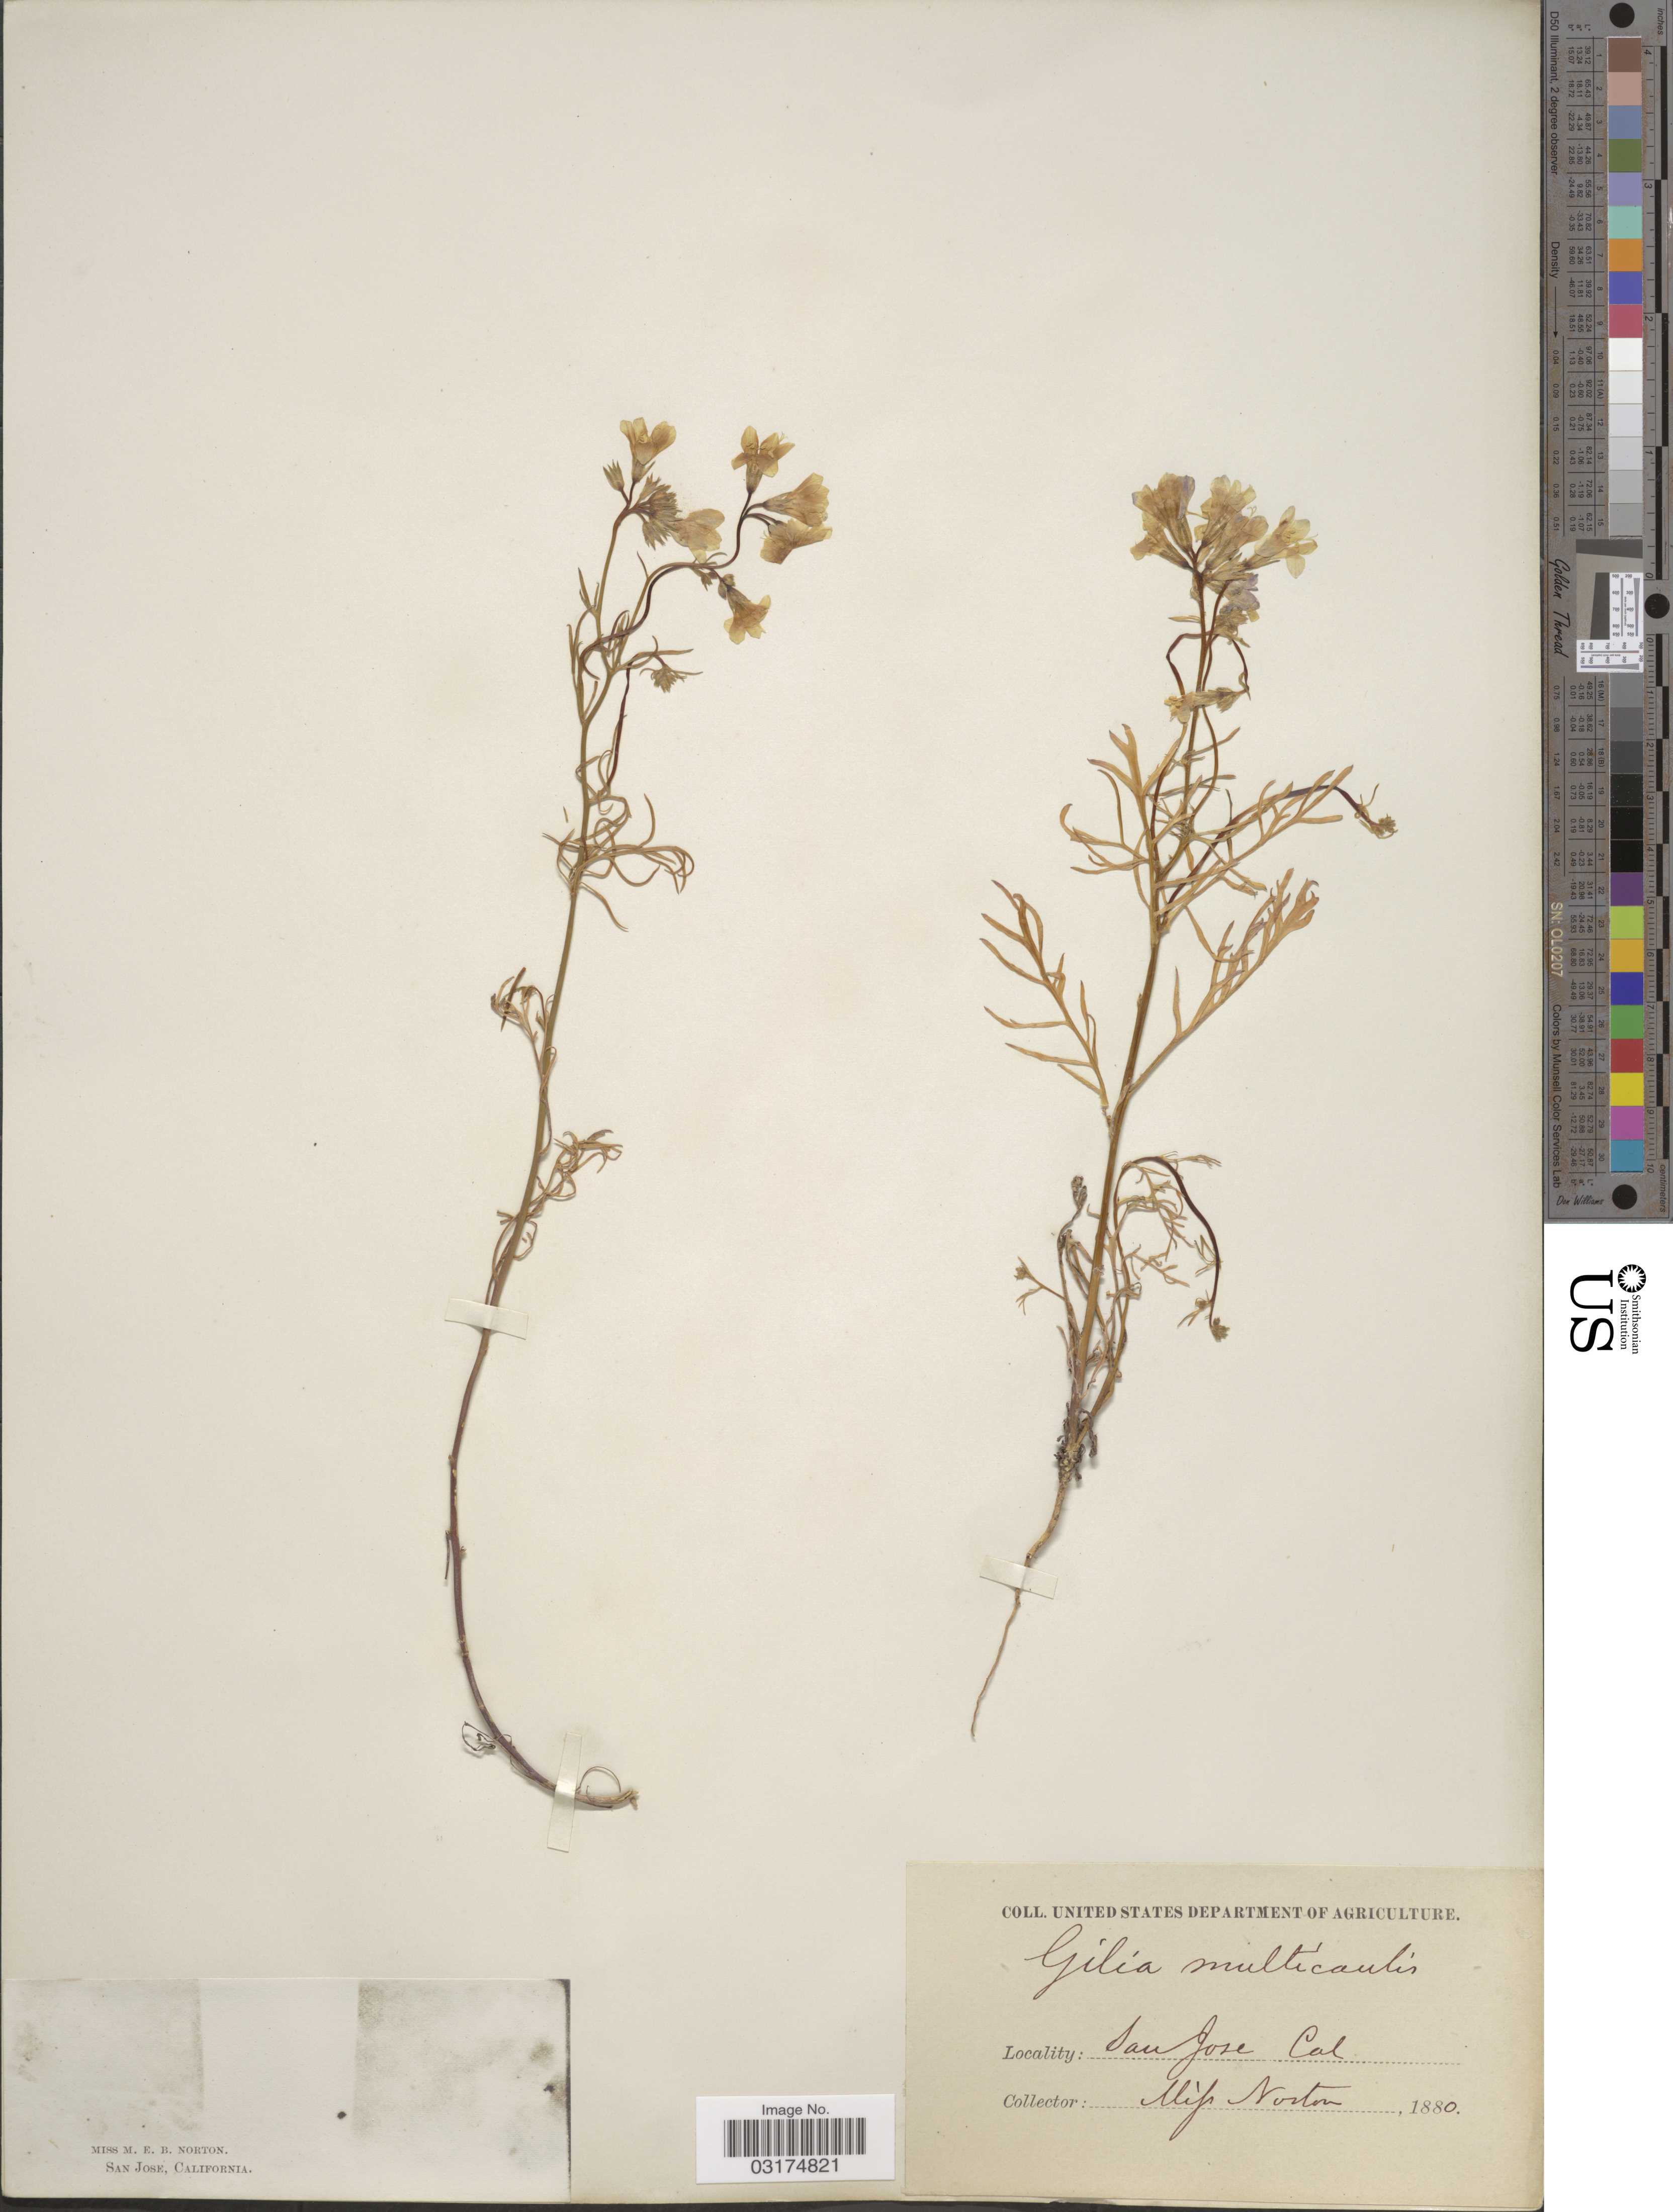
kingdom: Plantae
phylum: Tracheophyta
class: Magnoliopsida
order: Ericales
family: Polemoniaceae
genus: Gilia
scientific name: Gilia achilleifolia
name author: Benth.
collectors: Miss Norton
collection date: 1880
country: United States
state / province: California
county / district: Santa Clara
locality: San Jose.